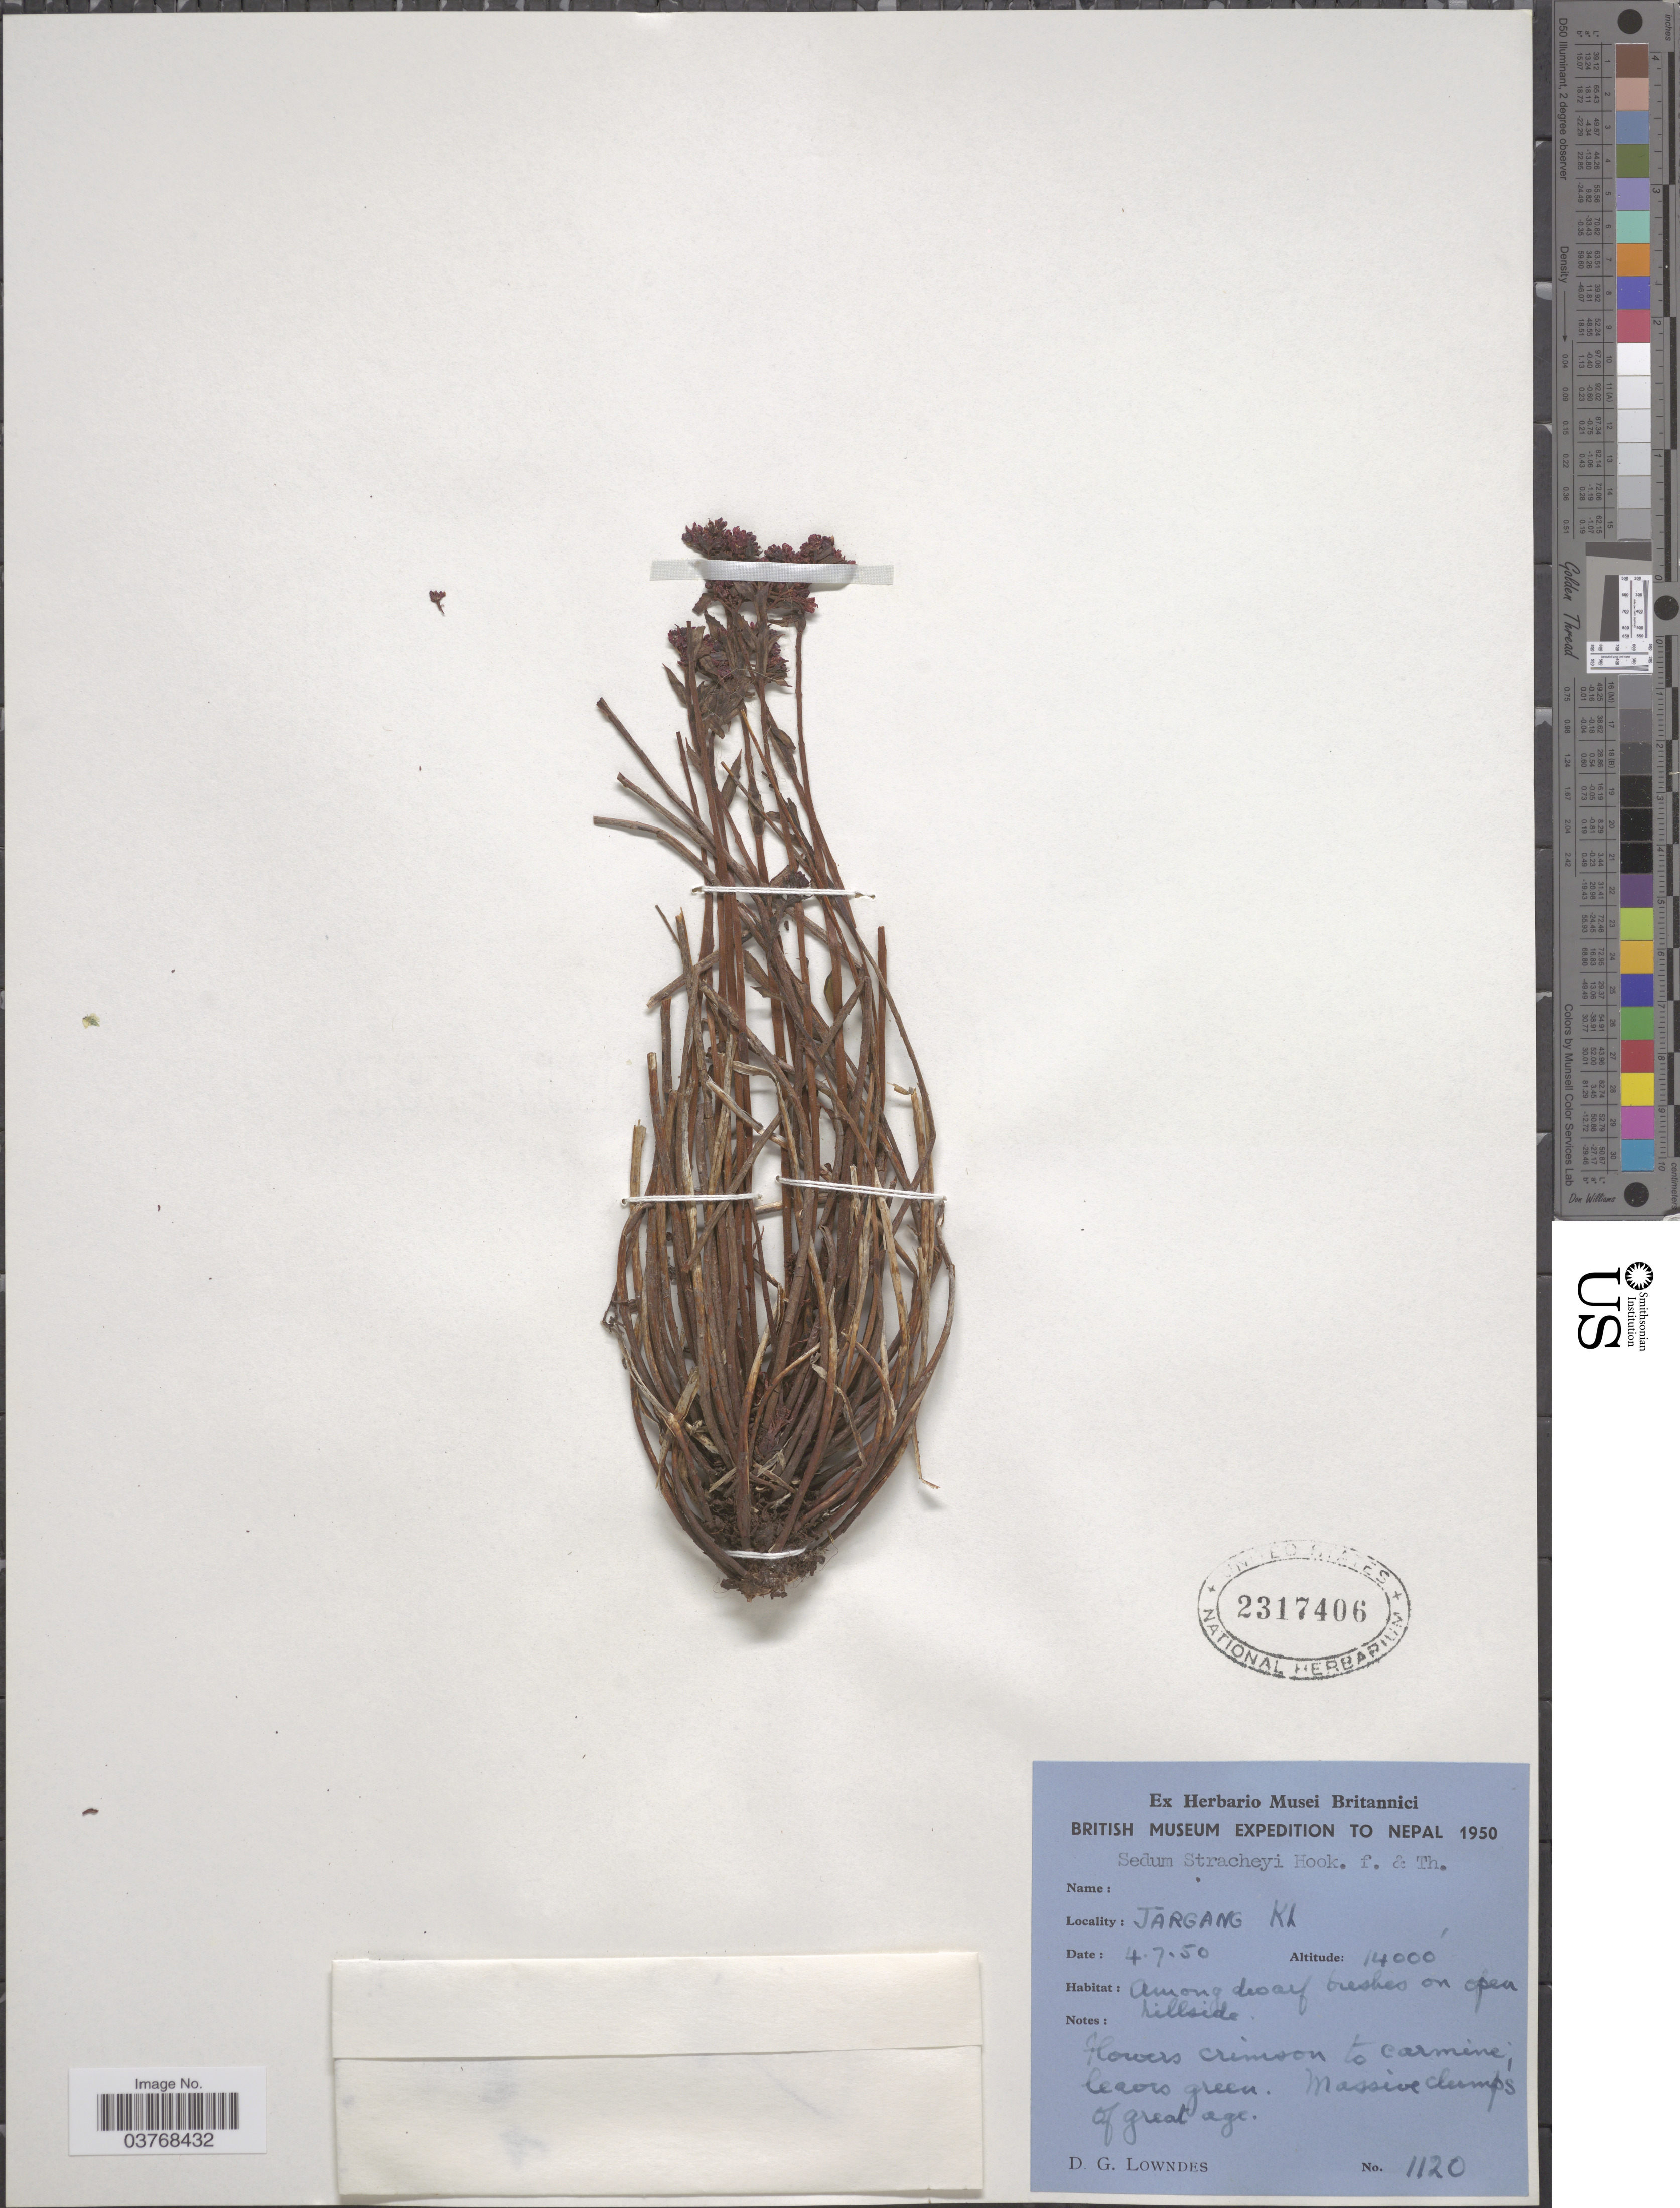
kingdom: Plantae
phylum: Tracheophyta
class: Magnoliopsida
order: Saxifragales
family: Crassulaceae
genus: Rhodiola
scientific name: Rhodiola tibetica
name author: (Hook. f. & Thomson) S.H. Fu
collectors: D. Lowndes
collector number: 1120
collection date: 1950-07-04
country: Nepal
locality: Jargang KL.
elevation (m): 4267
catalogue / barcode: US 2317406